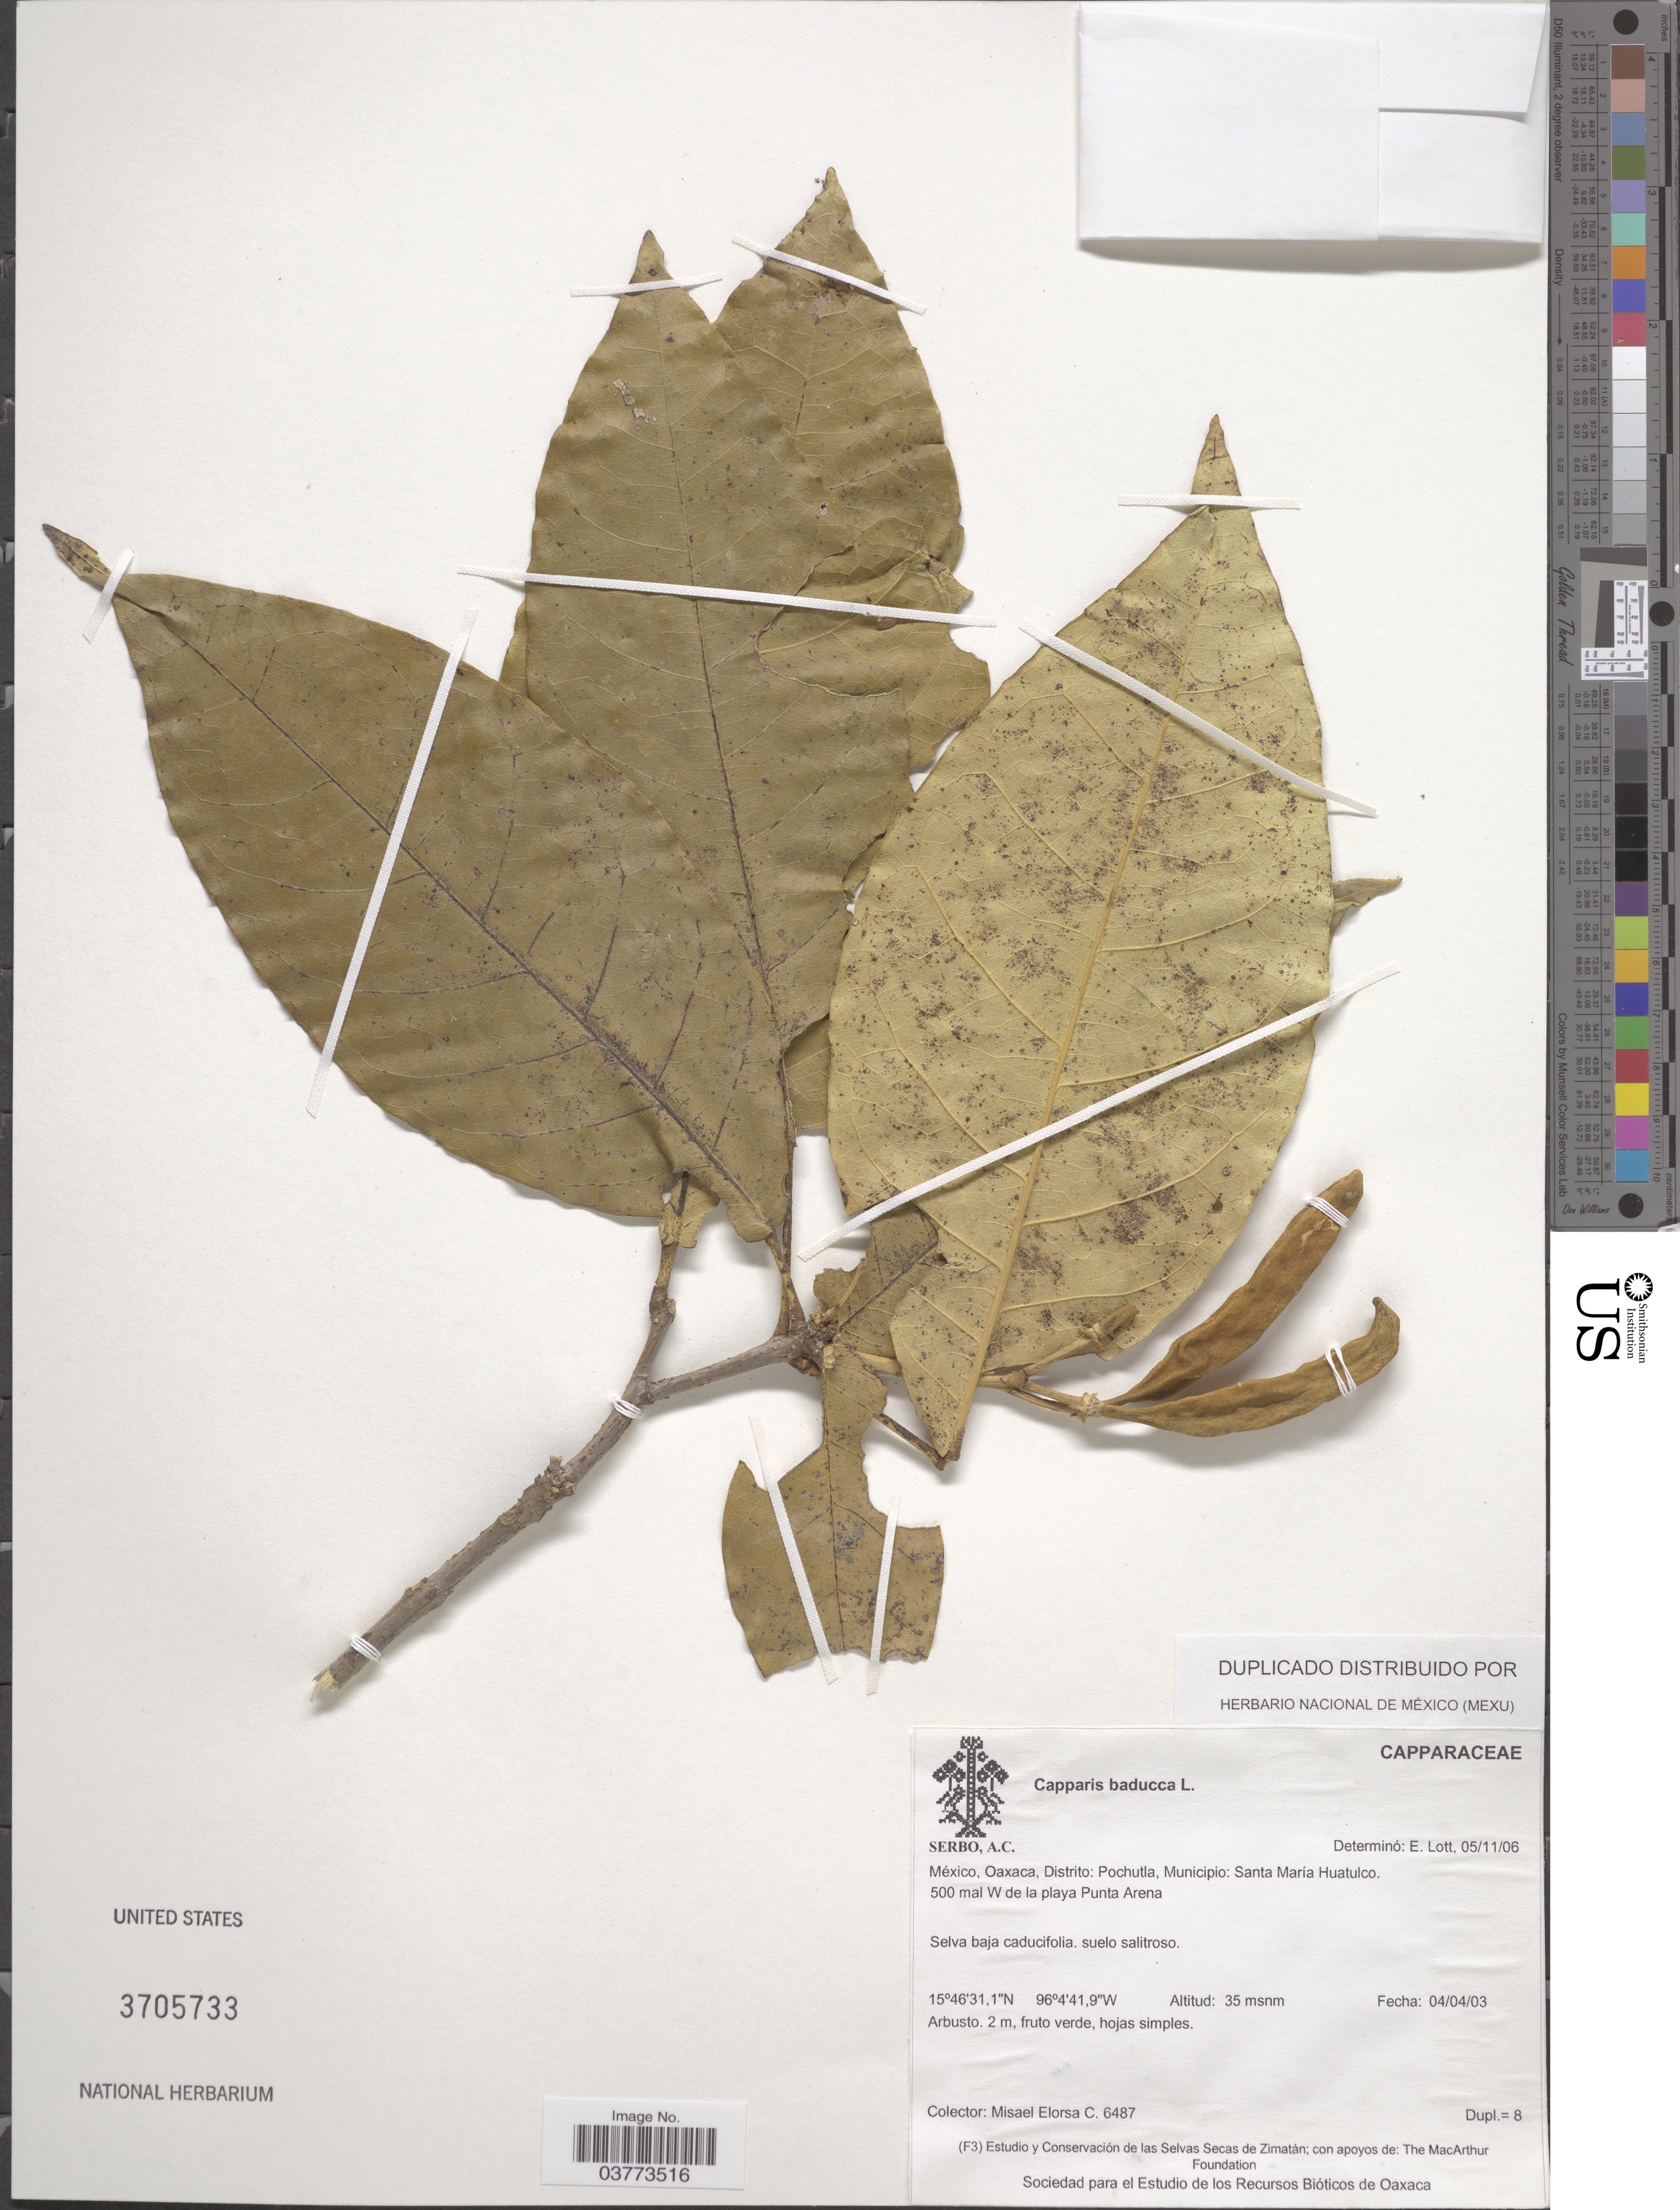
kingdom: Plantae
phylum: Tracheophyta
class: Magnoliopsida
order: Brassicales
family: Capparaceae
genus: Capparidastrum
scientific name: Capparidastrum frondosum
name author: (Jacq.) Cornejo & Iltis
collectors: M. Elorsa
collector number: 6487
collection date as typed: Transcribed d/m/y: 4/4/3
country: Mexico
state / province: Oaxaca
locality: Distrito: Pochutla, Municipio: Santa Maria Huatulco. 500 mal W de la playa Punta Arena.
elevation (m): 35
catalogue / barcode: US 3705733